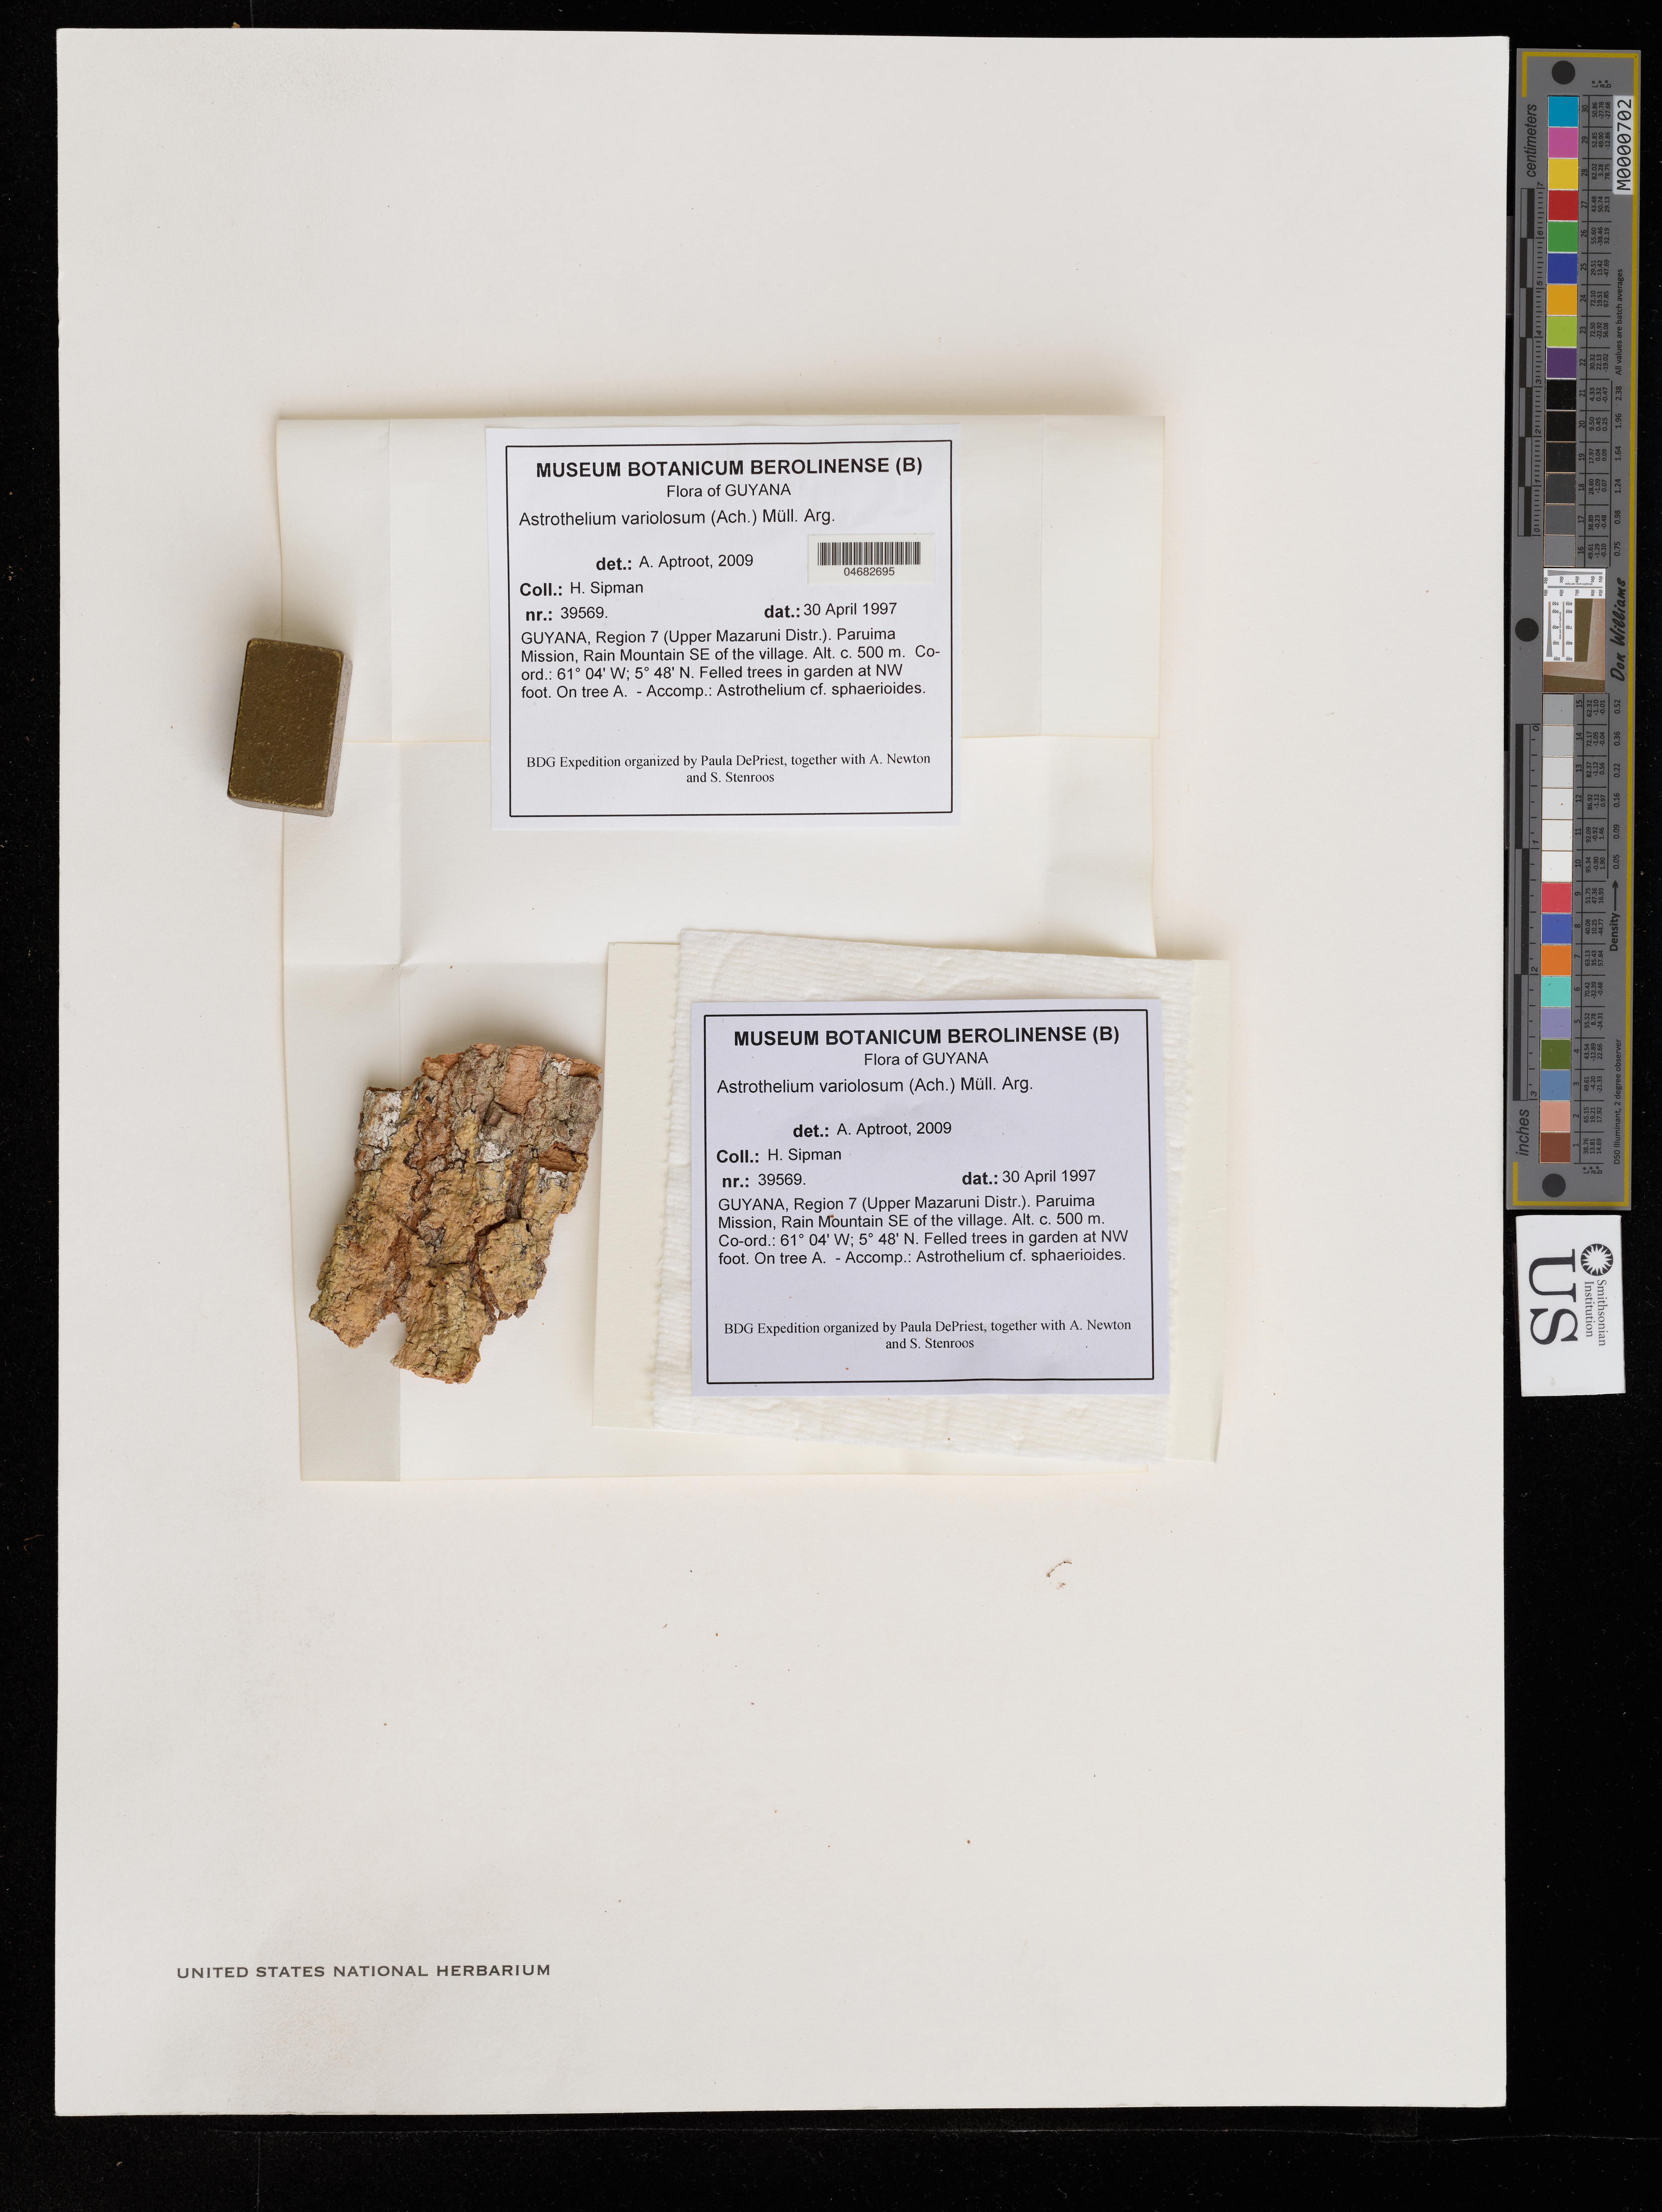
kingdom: Fungi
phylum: Ascomycota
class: Dothideomycetes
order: Trypetheliales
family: Trypetheliaceae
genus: Astrothelium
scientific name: Astrothelium variolosum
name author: (Ach.) Müll. Arg.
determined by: Aptroot, A.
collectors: H. Sipman et al.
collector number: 39569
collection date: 1997-04-30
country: Guyana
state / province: Mazaruni-Potaro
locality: Region 7 (Upper Mazaruni Dist.). Paruima Mission, Rain Mountain SE of the village.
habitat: Felled trees in garden at NW foot. On tree A. - Accomp: Astrothelium cf. sphaeroides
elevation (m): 500